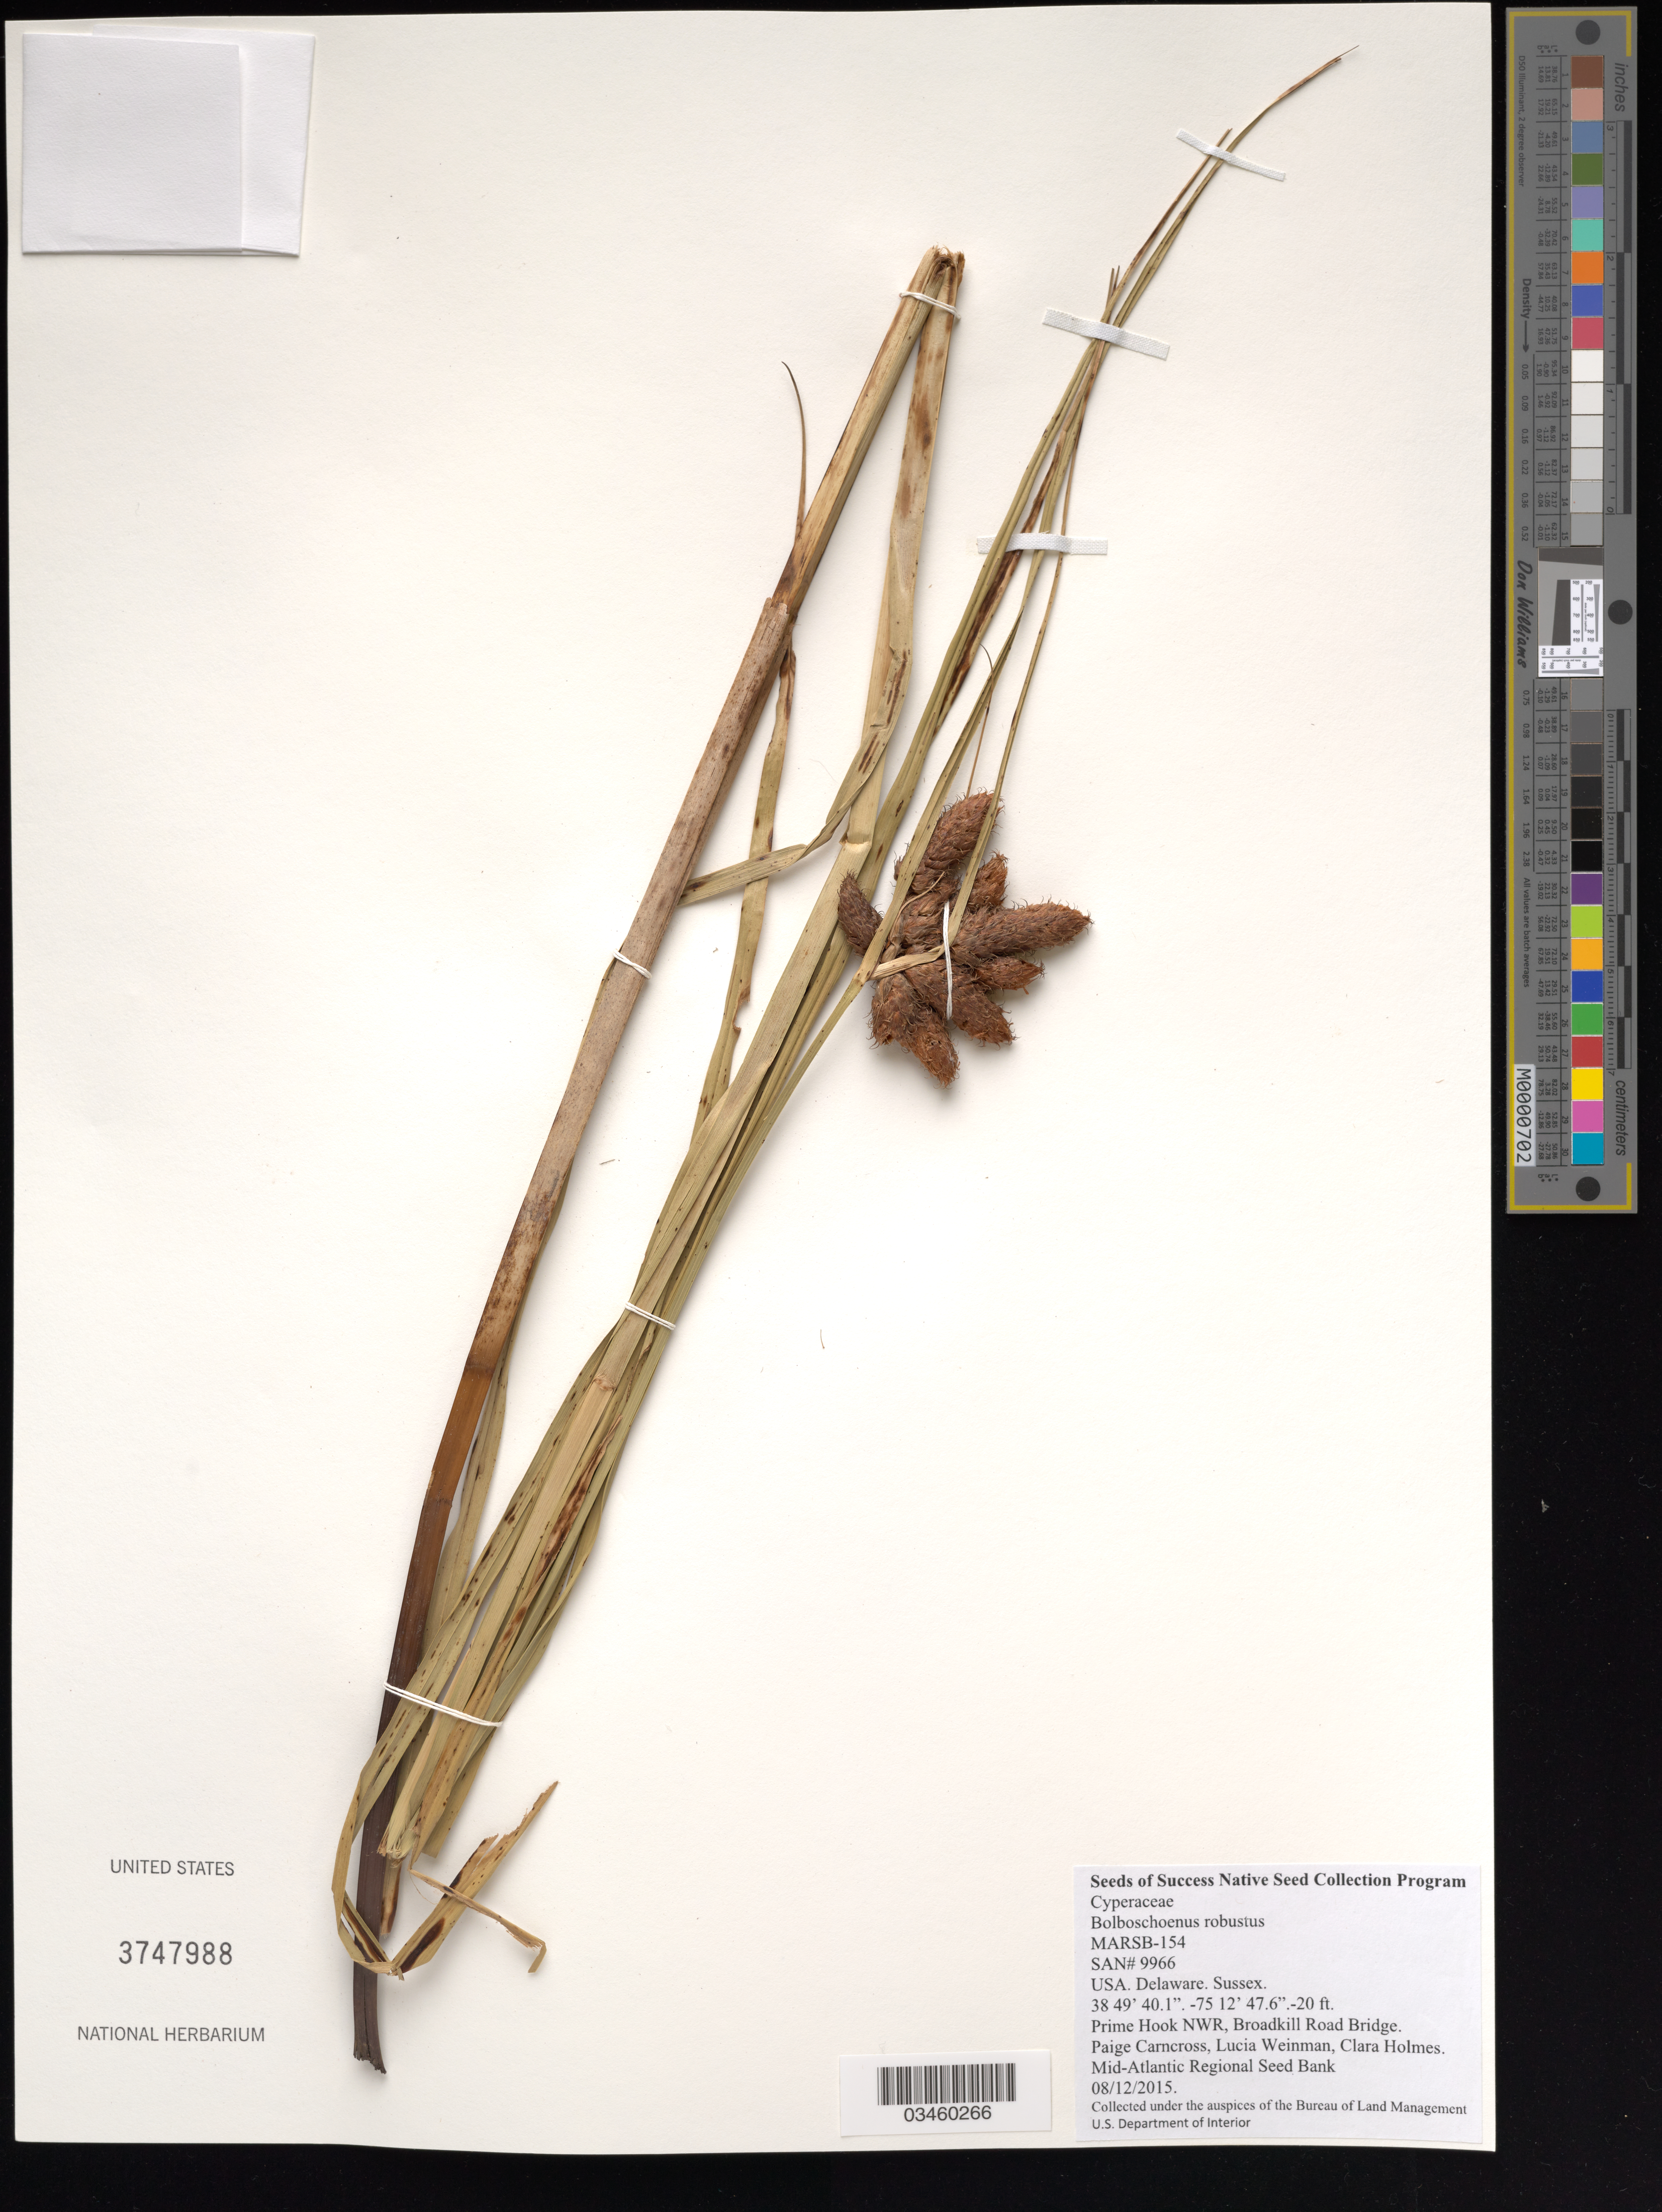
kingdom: Plantae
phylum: Tracheophyta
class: Liliopsida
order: Poales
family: Cyperaceae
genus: Bolboschoenus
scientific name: Bolboschoenus robustus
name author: (Pursh) Soják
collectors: L. Weinman, P. Carncross & C. Holmes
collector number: MARSB-154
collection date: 2015-08-12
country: United States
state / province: Delaware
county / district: Sussex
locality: Prime Hook National Wildlife Refuge, Broadkill Road Bridge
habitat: Coastal Saltmarsh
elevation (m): -6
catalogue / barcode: US 3747988